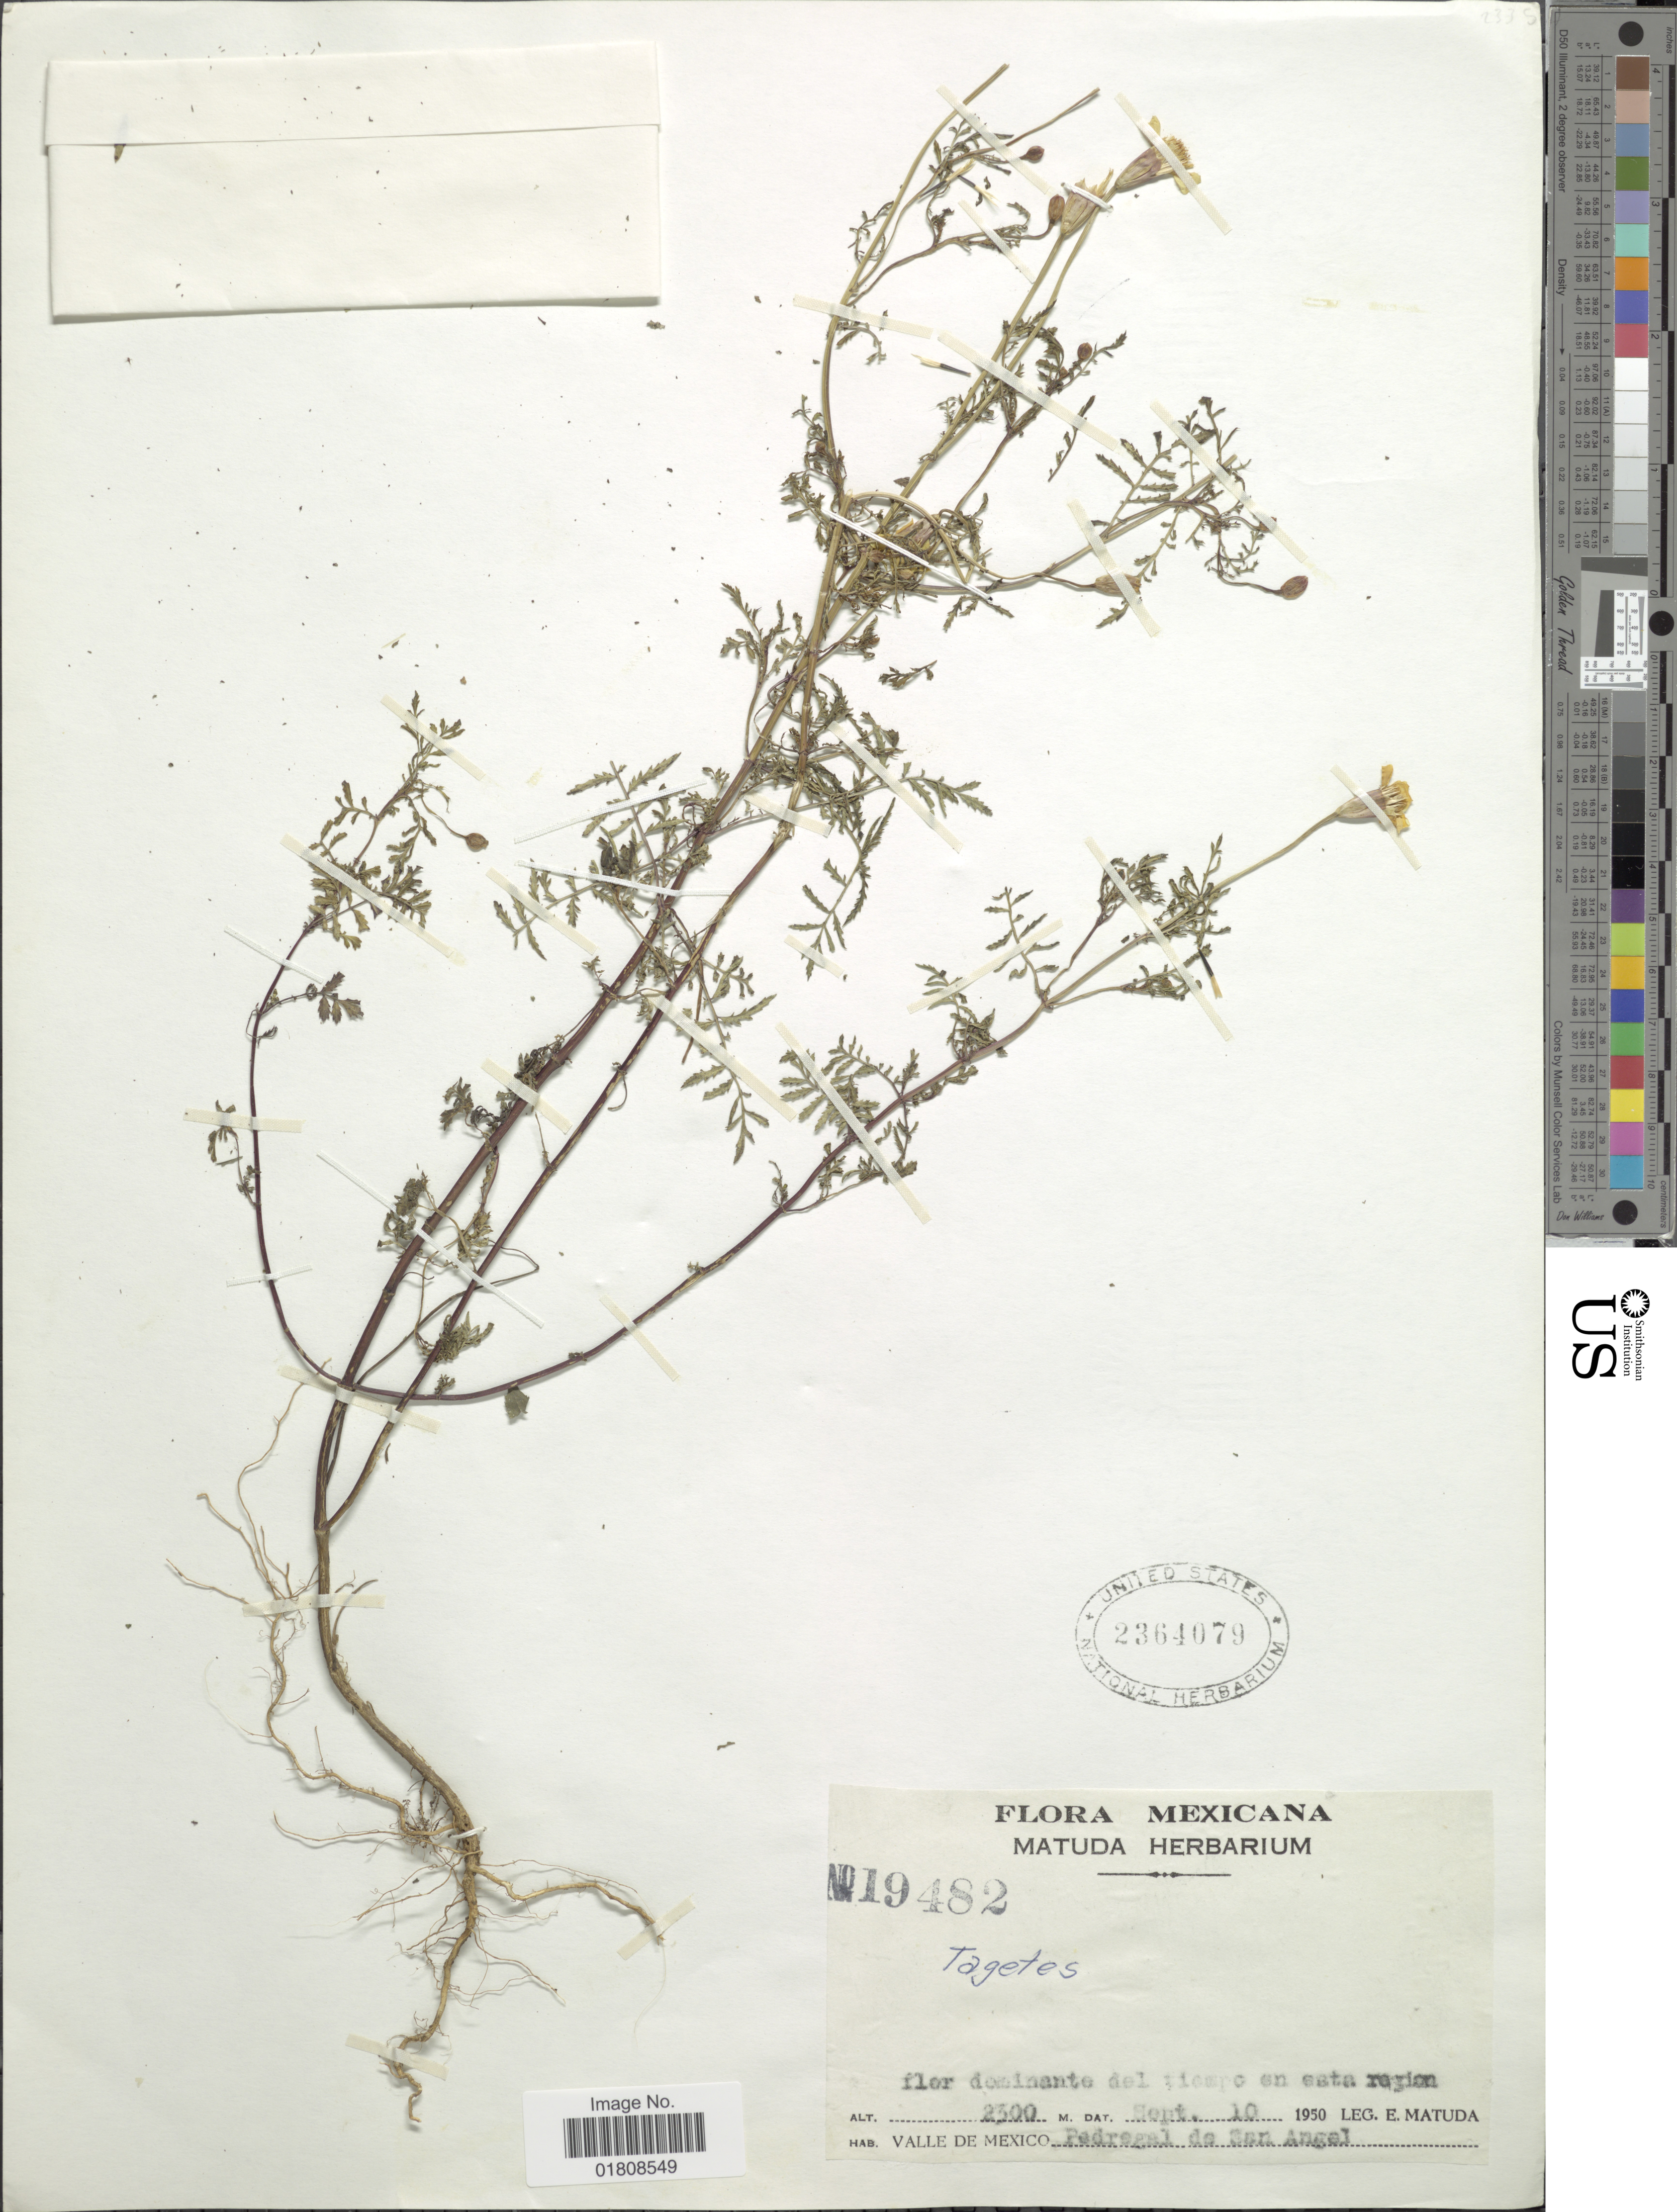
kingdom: Plantae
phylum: Tracheophyta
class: Magnoliopsida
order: Asterales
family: Asteraceae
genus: Tagetes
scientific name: Tagetes tenuifolia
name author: Cav.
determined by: Schiavinato, Dario J.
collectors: E. Matuda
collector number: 19482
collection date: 1950-09-10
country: Mexico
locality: Esta region, Valle de Mexico, Pedregal de San Angel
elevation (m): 2300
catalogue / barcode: US 2364079